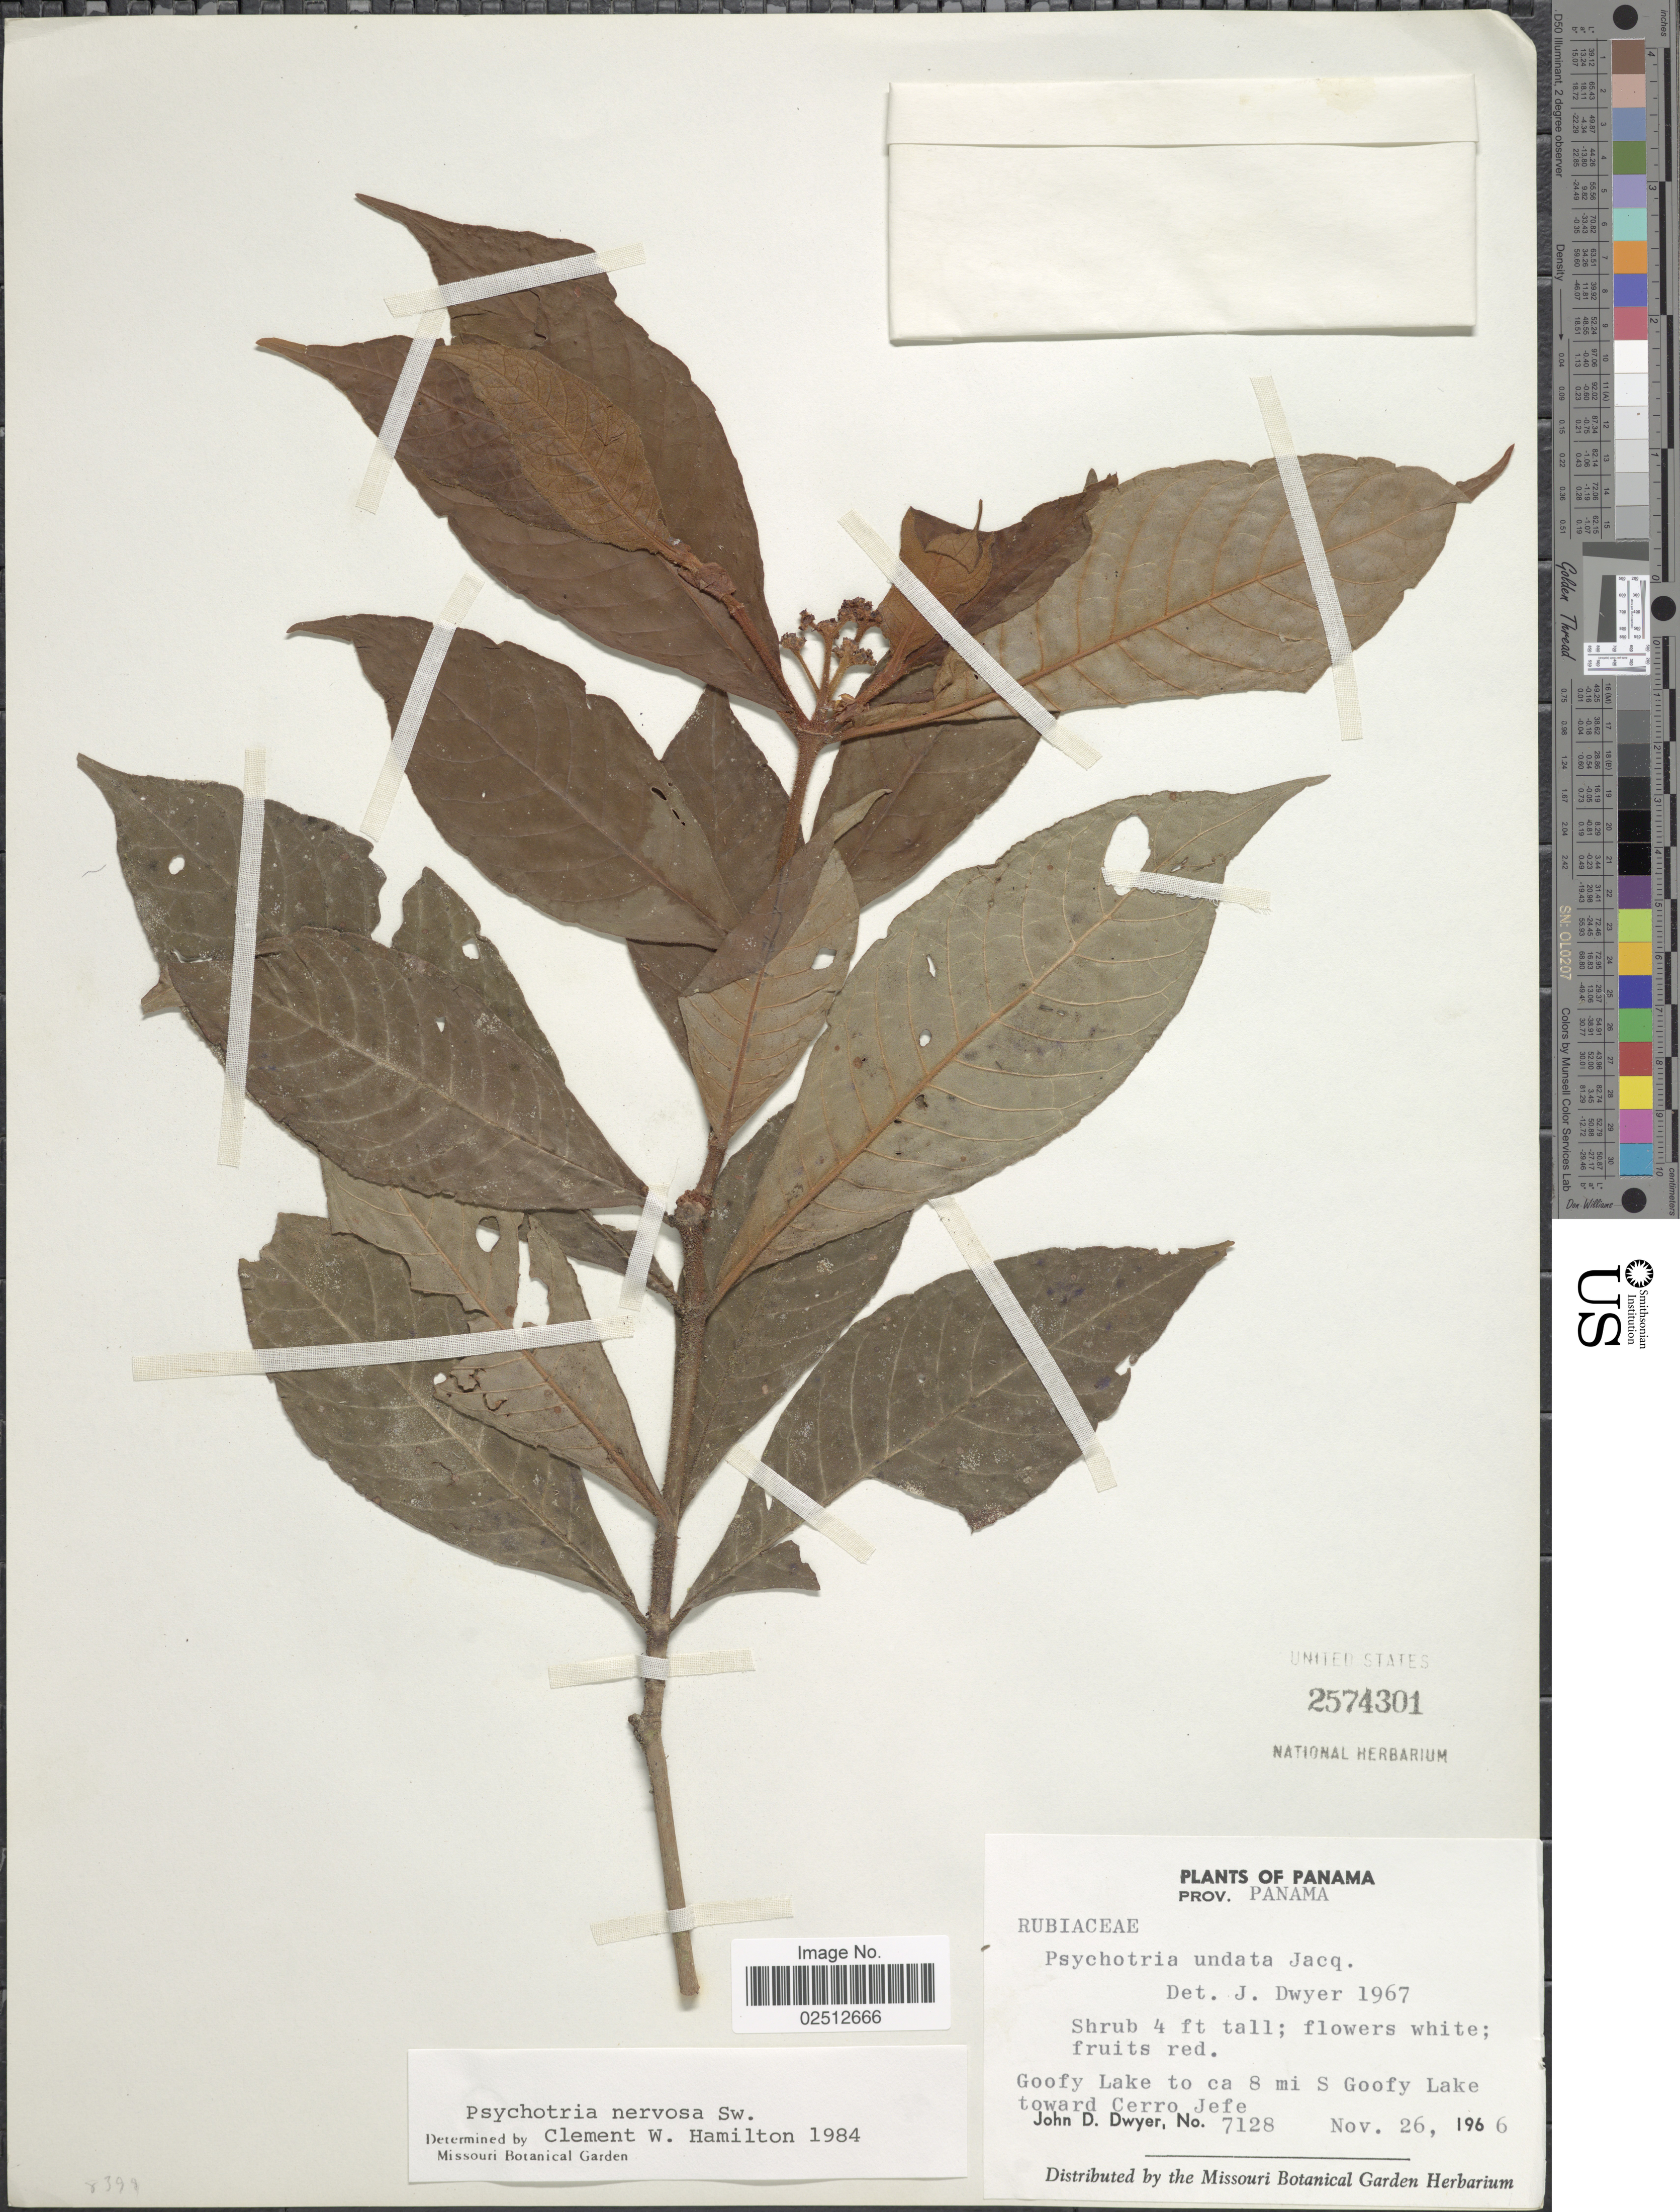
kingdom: Plantae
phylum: Tracheophyta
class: Magnoliopsida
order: Gentianales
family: Rubiaceae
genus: Psychotria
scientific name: Psychotria nervosa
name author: Sw.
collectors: J. D. Dwyer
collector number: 7128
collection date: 1966-11-26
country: Panama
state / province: Panamá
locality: Goofy Lake to ca 8 mi S Goofy Lake toward Cerro Jefe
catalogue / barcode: US 2574301